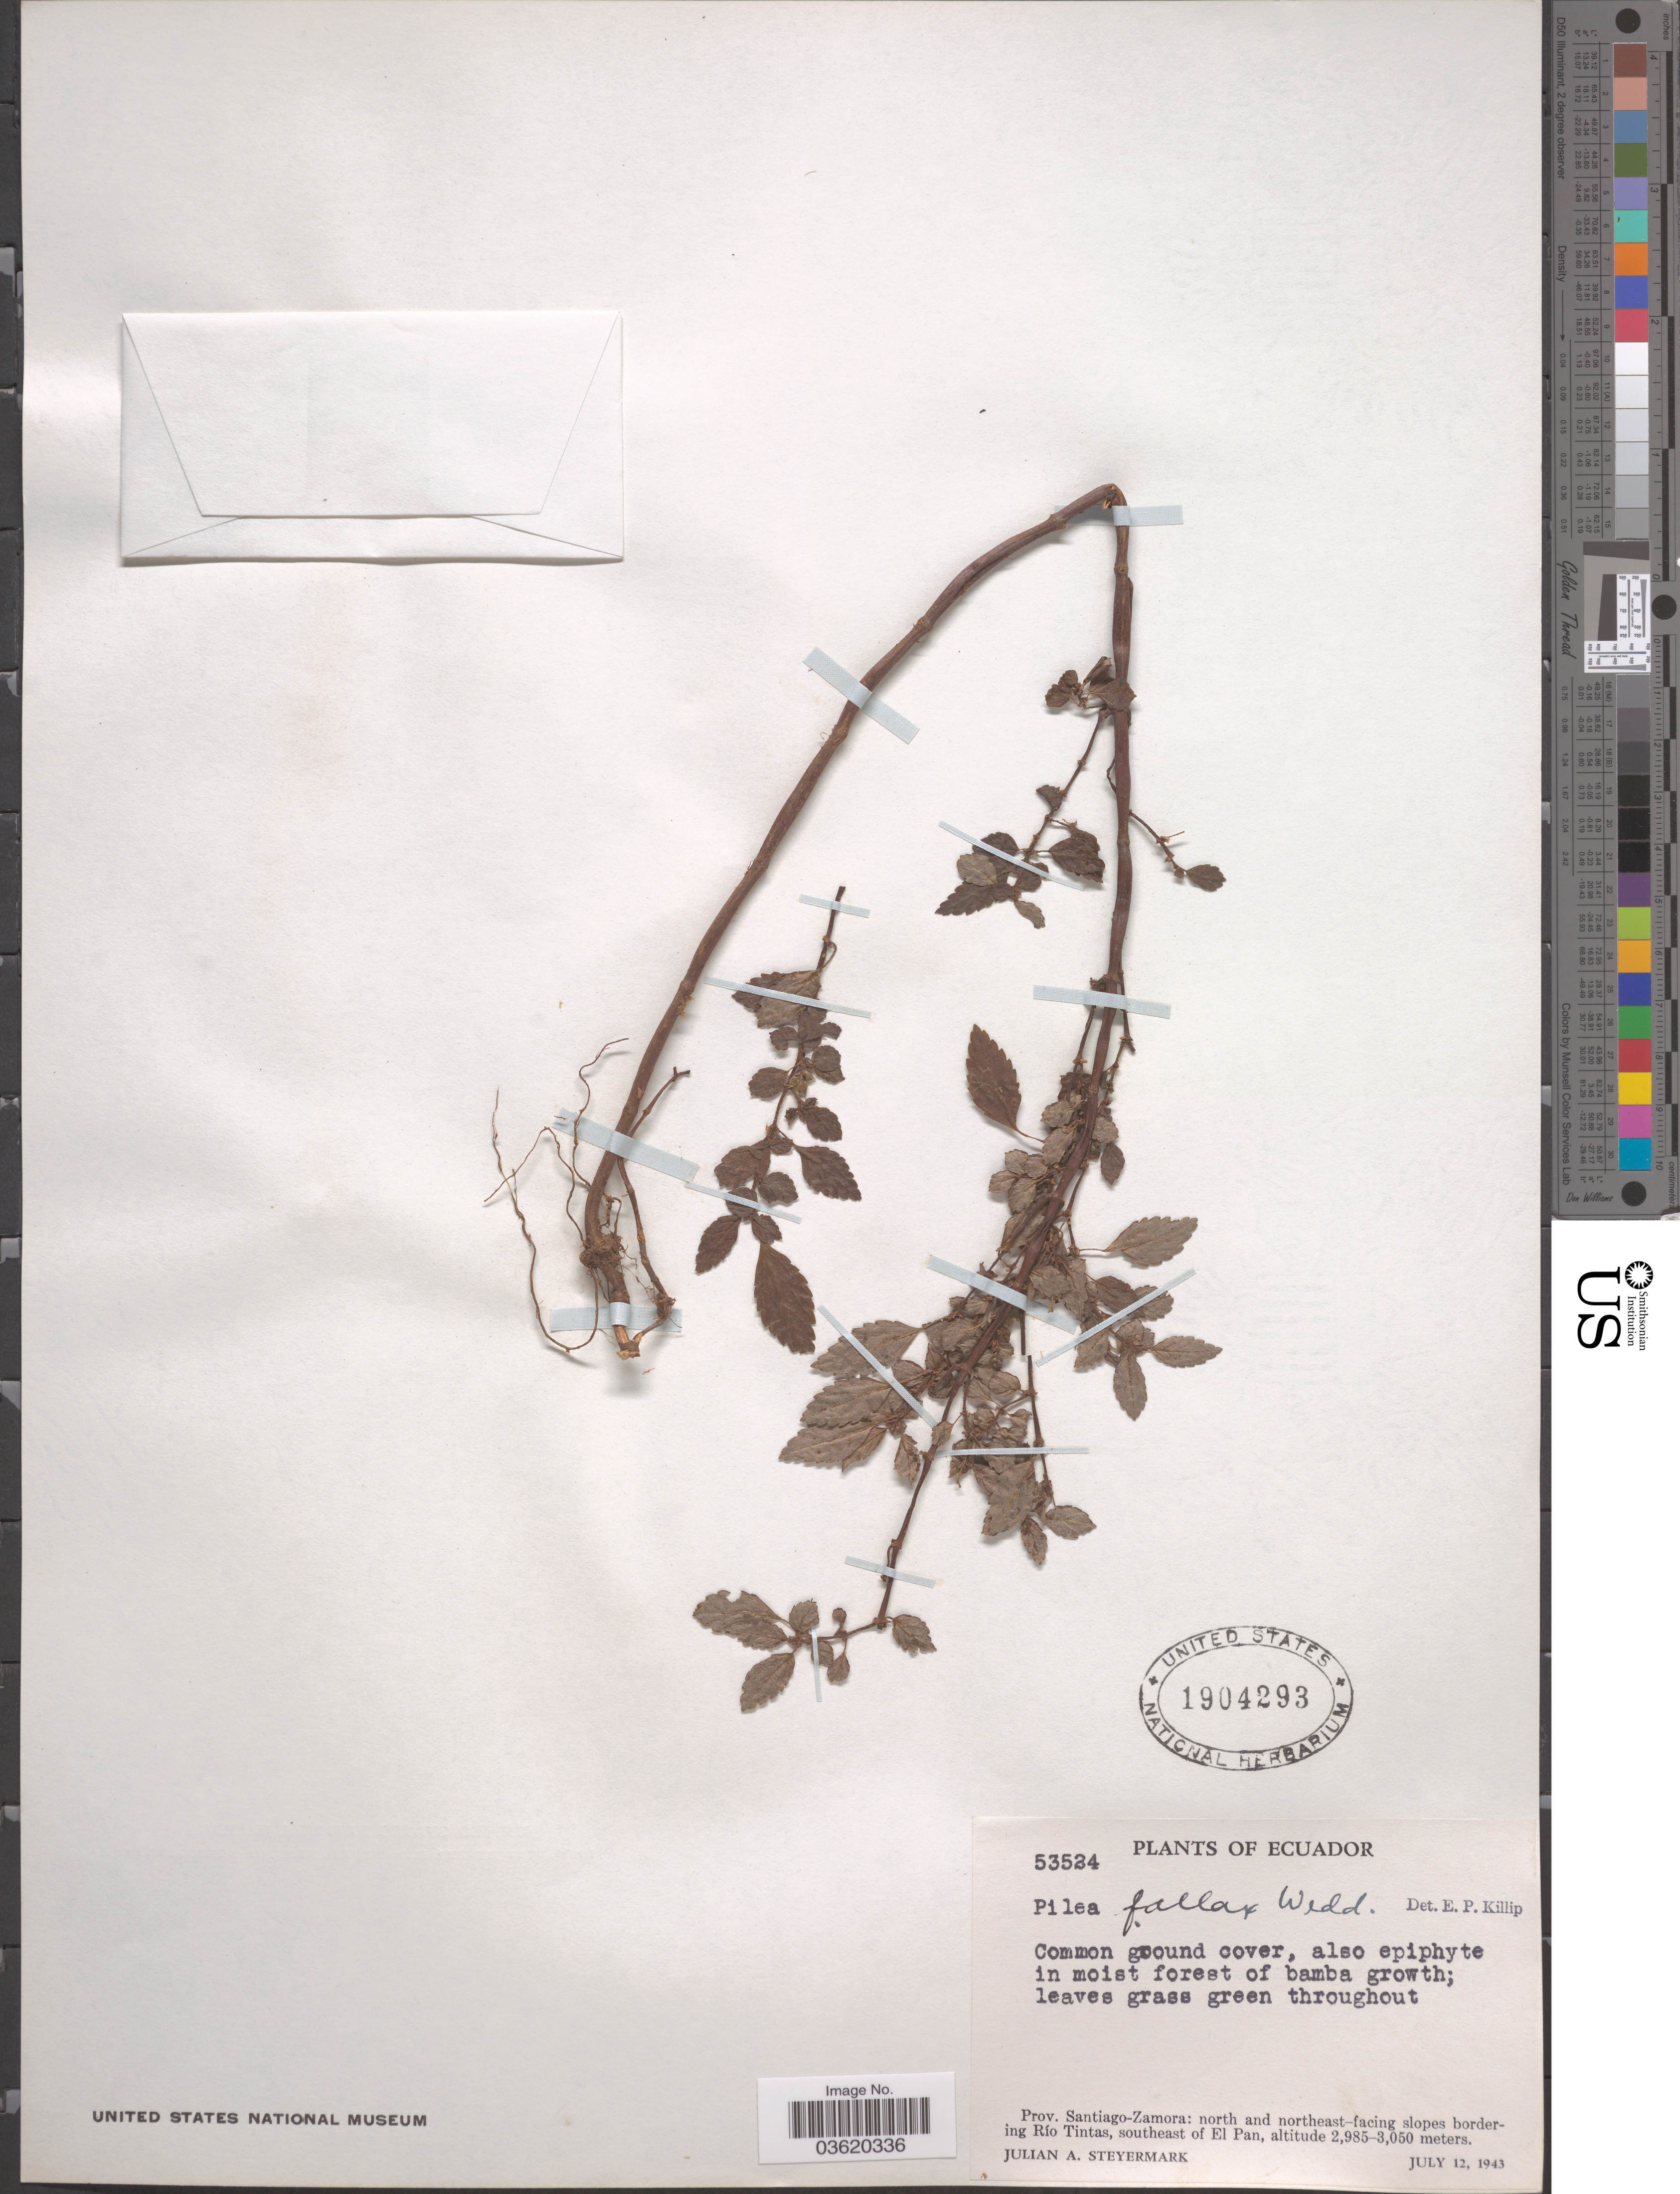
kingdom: Plantae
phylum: Tracheophyta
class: Magnoliopsida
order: Rosales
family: Urticaceae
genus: Pilea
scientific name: Pilea fallax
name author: Wedd.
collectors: J. Steyermark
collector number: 53524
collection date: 1943-07-12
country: Ecuador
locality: Prov. Santiago-Zamora: north and northeast-facing slopes bordering Río Tintas, southeast of El Pan.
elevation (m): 2985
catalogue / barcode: US 1904293